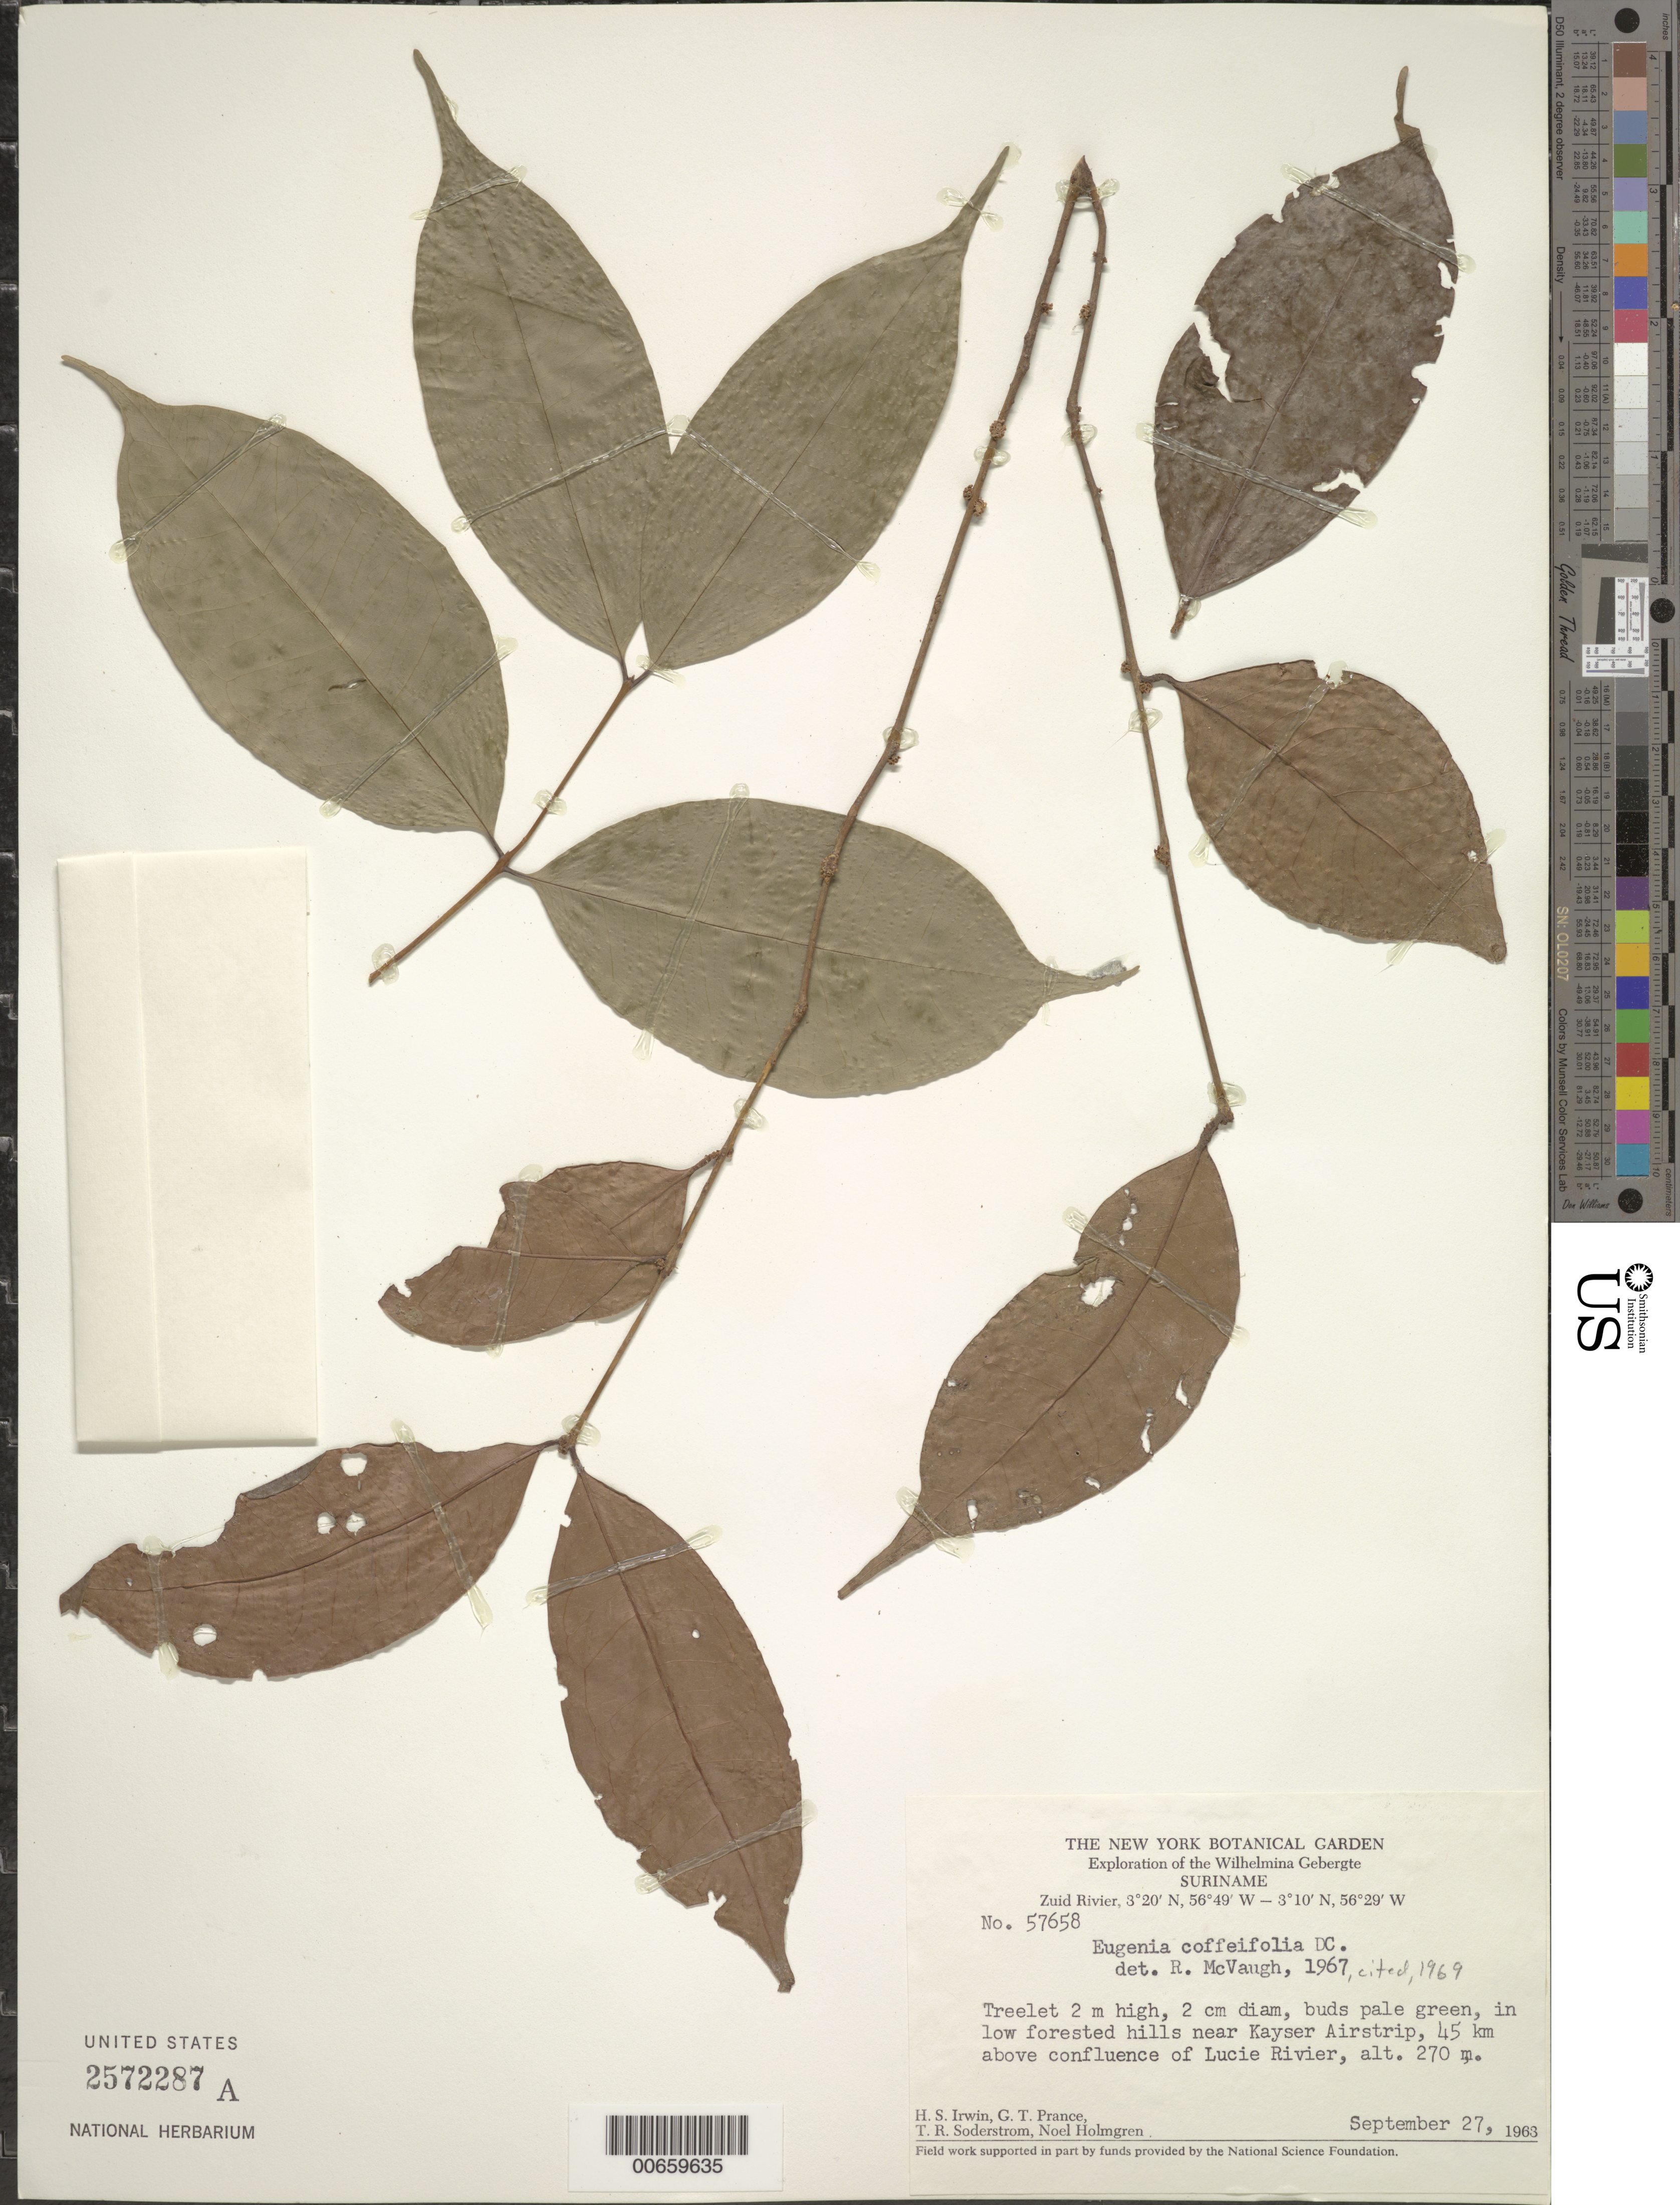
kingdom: Plantae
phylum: Tracheophyta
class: Magnoliopsida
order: Myrtales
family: Myrtaceae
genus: Eugenia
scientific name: Eugenia sinemariensis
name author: Aubl.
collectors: H. Irwin, G. T. Prance, T. R. Soderstrom & N. H. Holmgren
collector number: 57658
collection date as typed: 27-Sep-63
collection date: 1963-09-27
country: Suriname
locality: Kayser Airstrip, Zuid R., 45 km above confl. with Lucie R., Wilhelmina Gebergte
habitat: Low forested hills near airstrip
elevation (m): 270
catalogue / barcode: US 2572287A